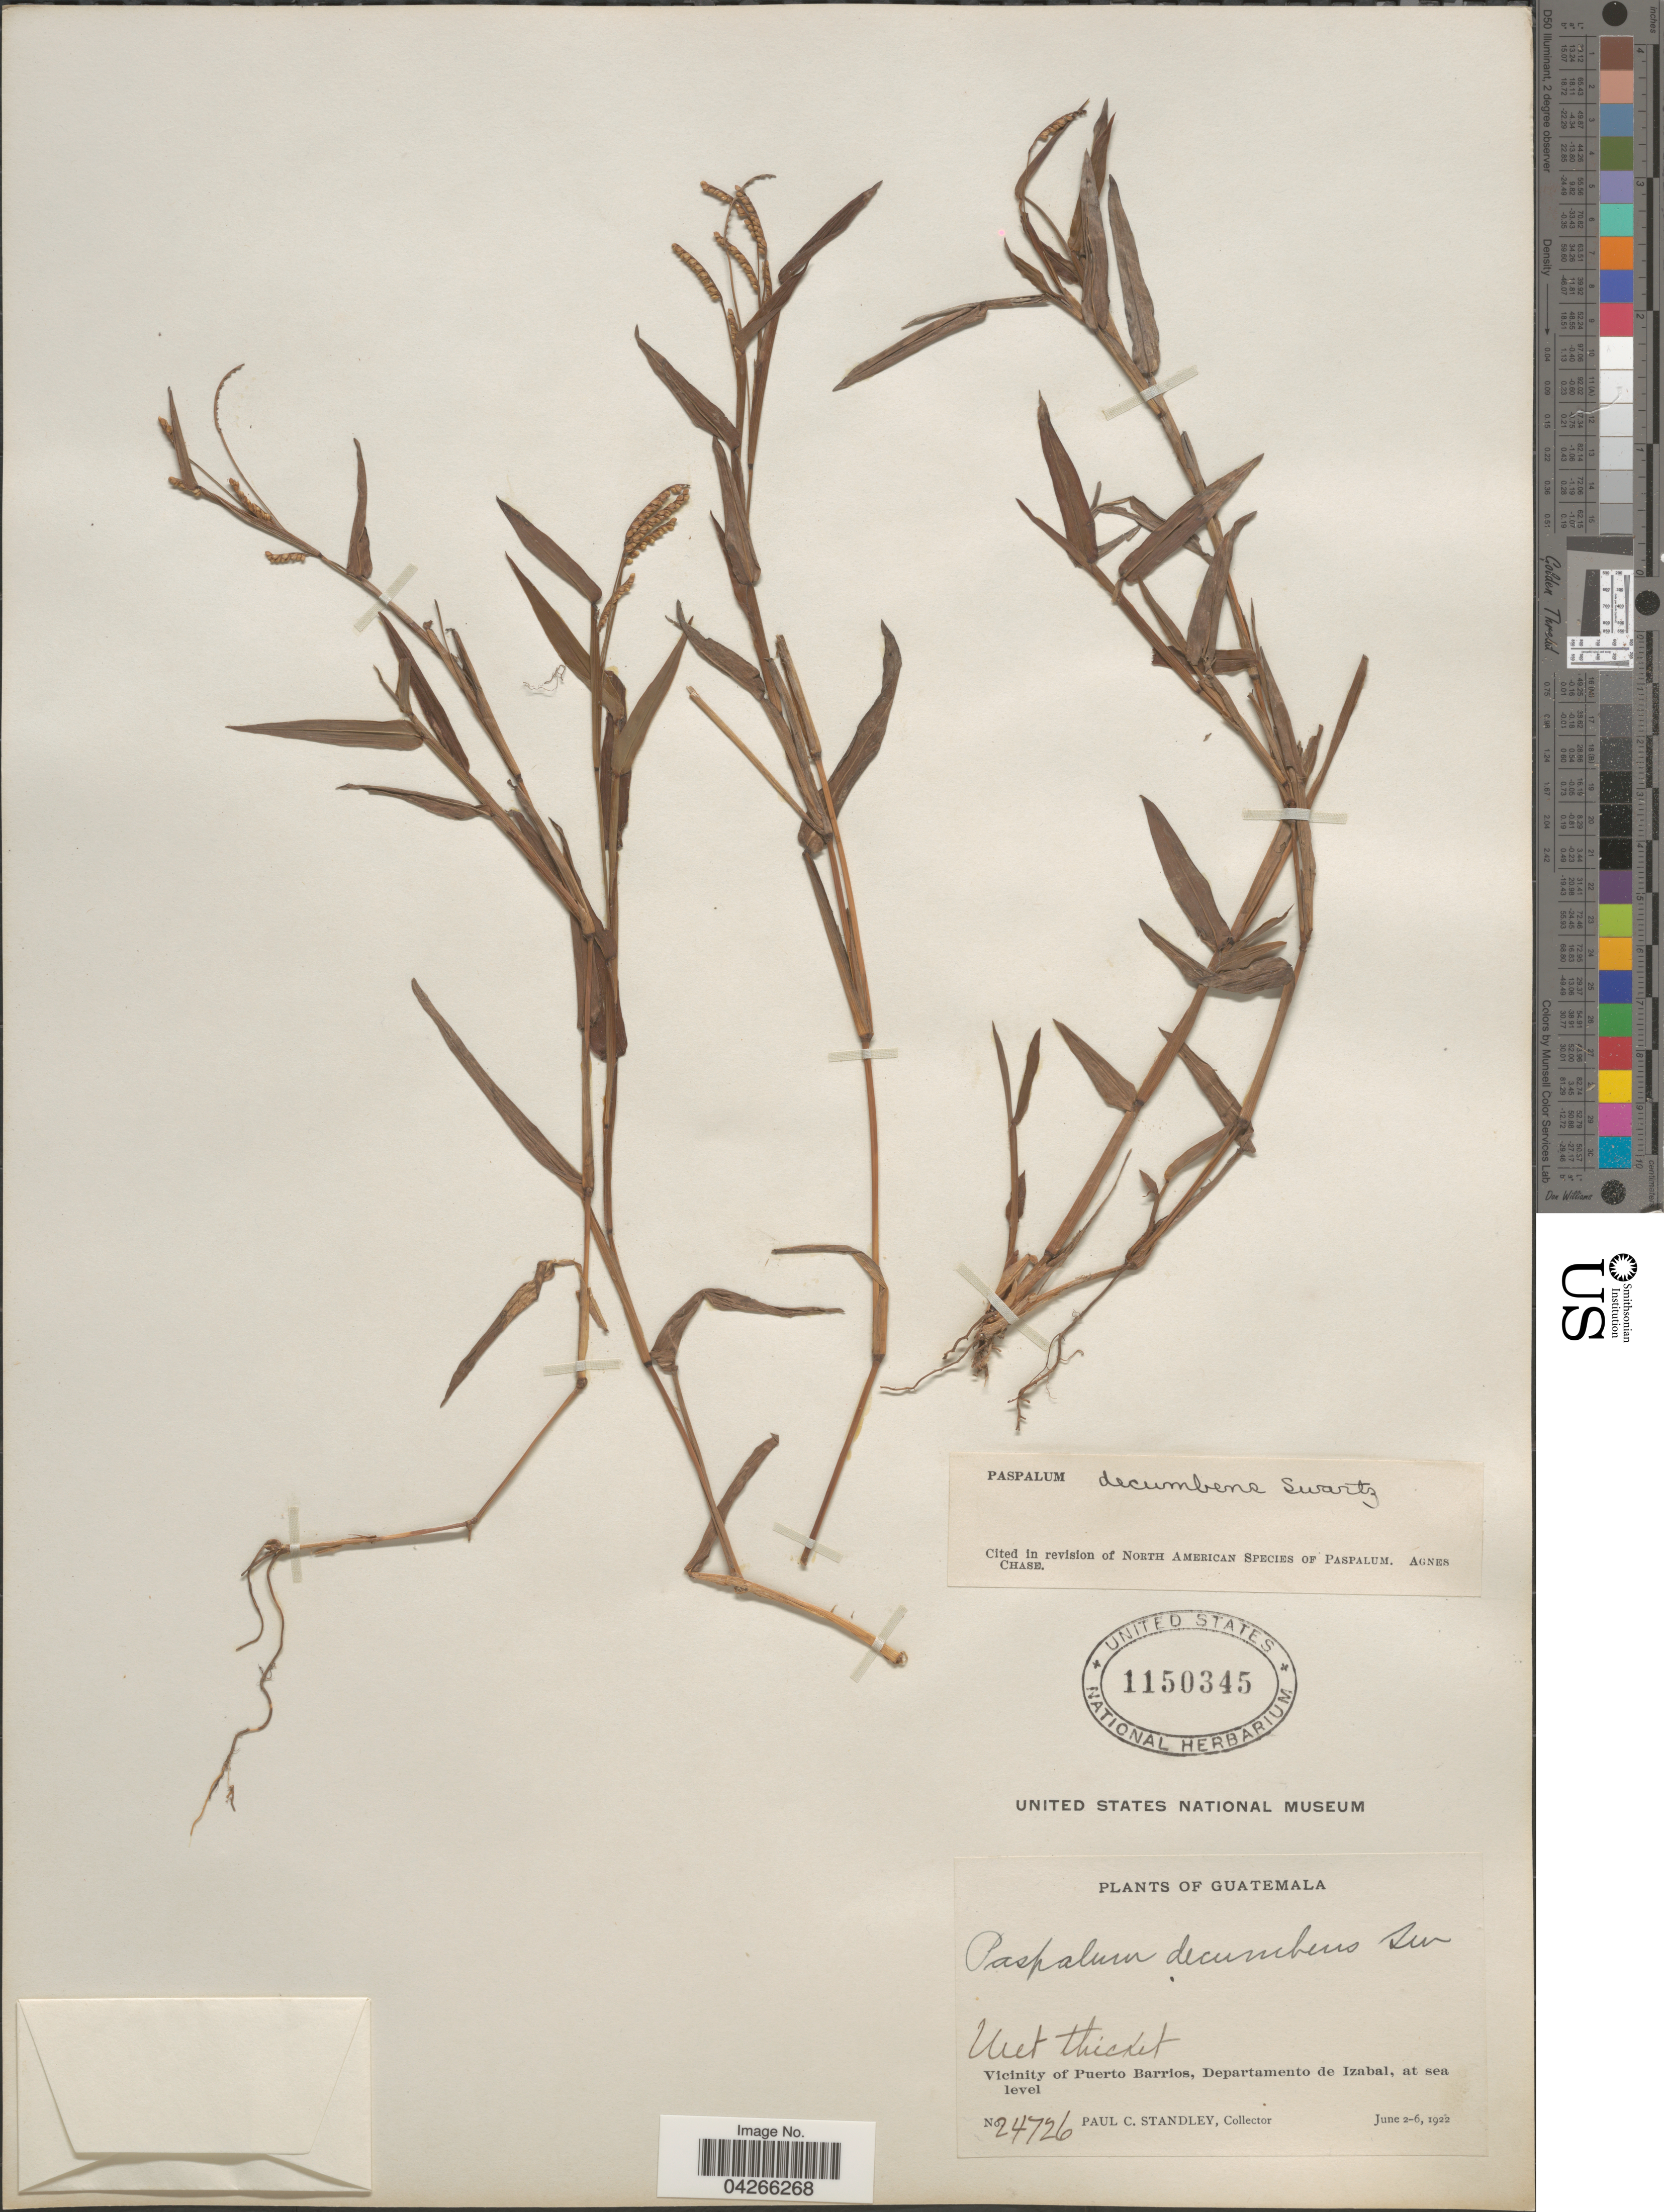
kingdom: Plantae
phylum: Tracheophyta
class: Liliopsida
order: Poales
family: Poaceae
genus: Paspalum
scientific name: Paspalum decumbens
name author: Sw.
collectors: P. C. Standley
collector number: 24726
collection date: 1922-06-02/1922-06-06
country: Guatemala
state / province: Izabal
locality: Vicinity of Puerto Barrios, Departamento de Izabal.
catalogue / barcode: US 1150345